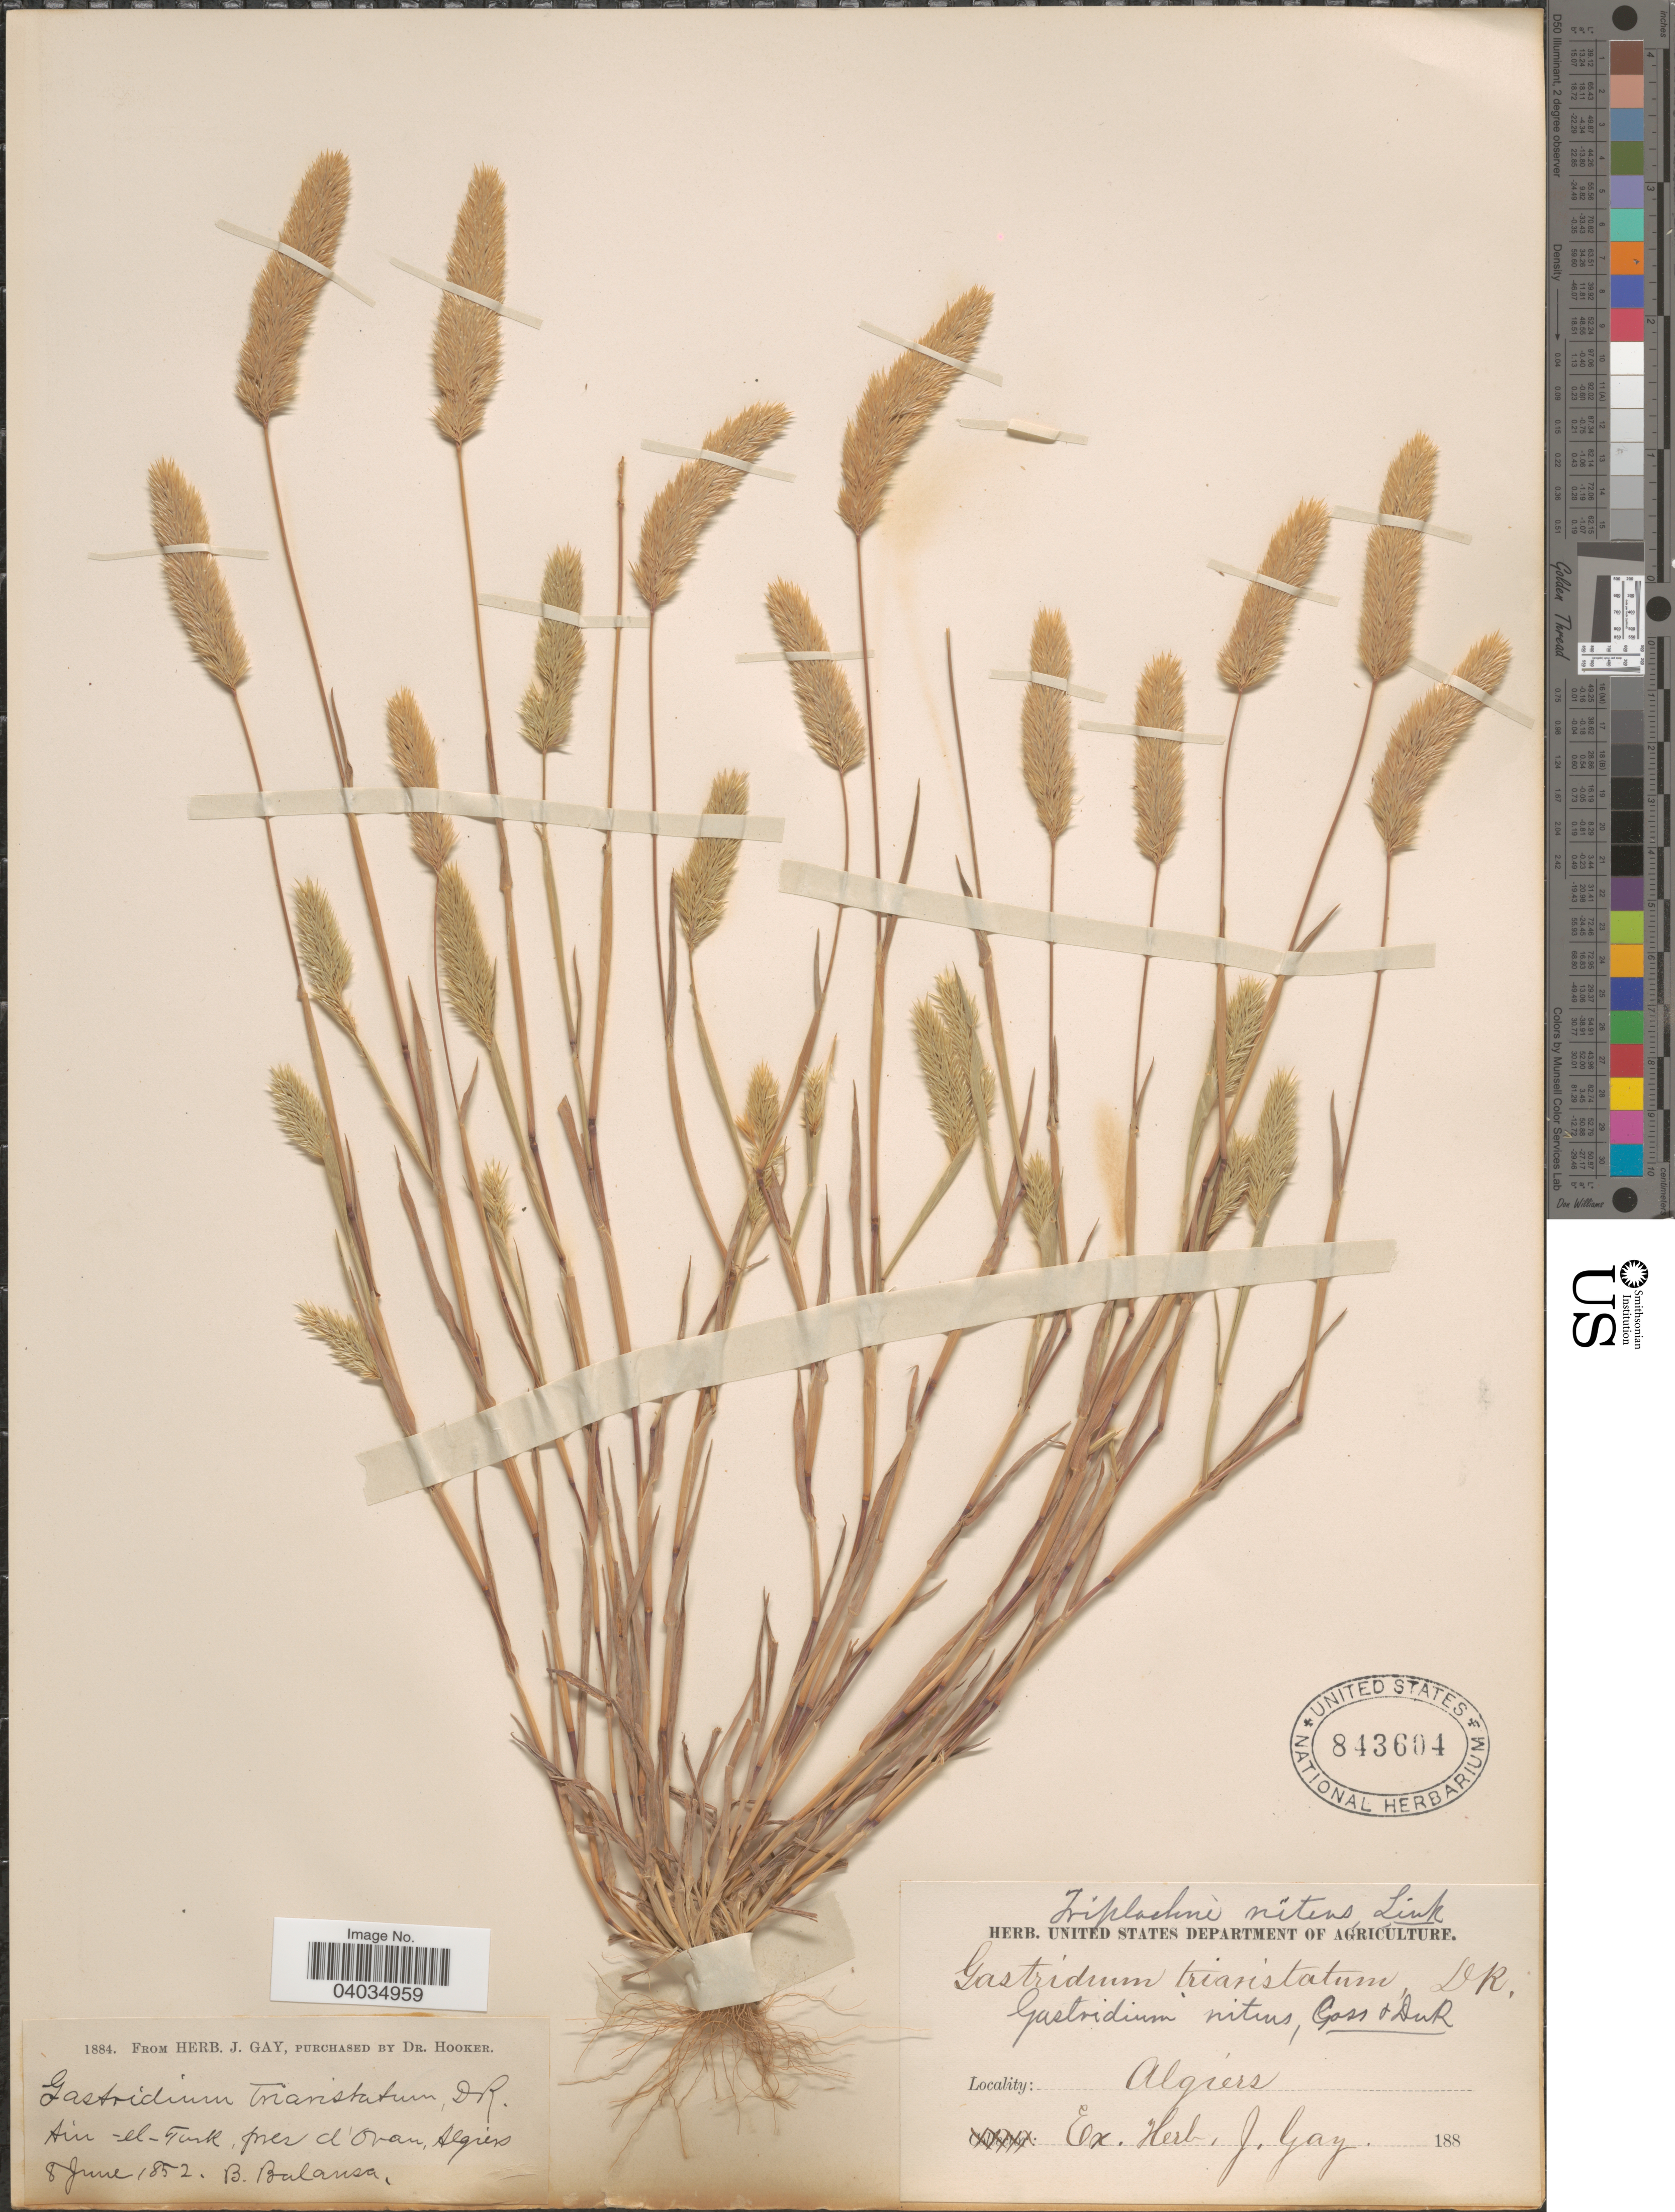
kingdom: Plantae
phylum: Tracheophyta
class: Liliopsida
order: Poales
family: Poaceae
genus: Triplachne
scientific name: Triplachne nitens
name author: (Gussone) Link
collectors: B. Balansa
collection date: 1852-06-08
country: Algeria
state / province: Oran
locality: Ain -el-Turk, pres d'Oran, Algiers.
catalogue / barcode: US 843604